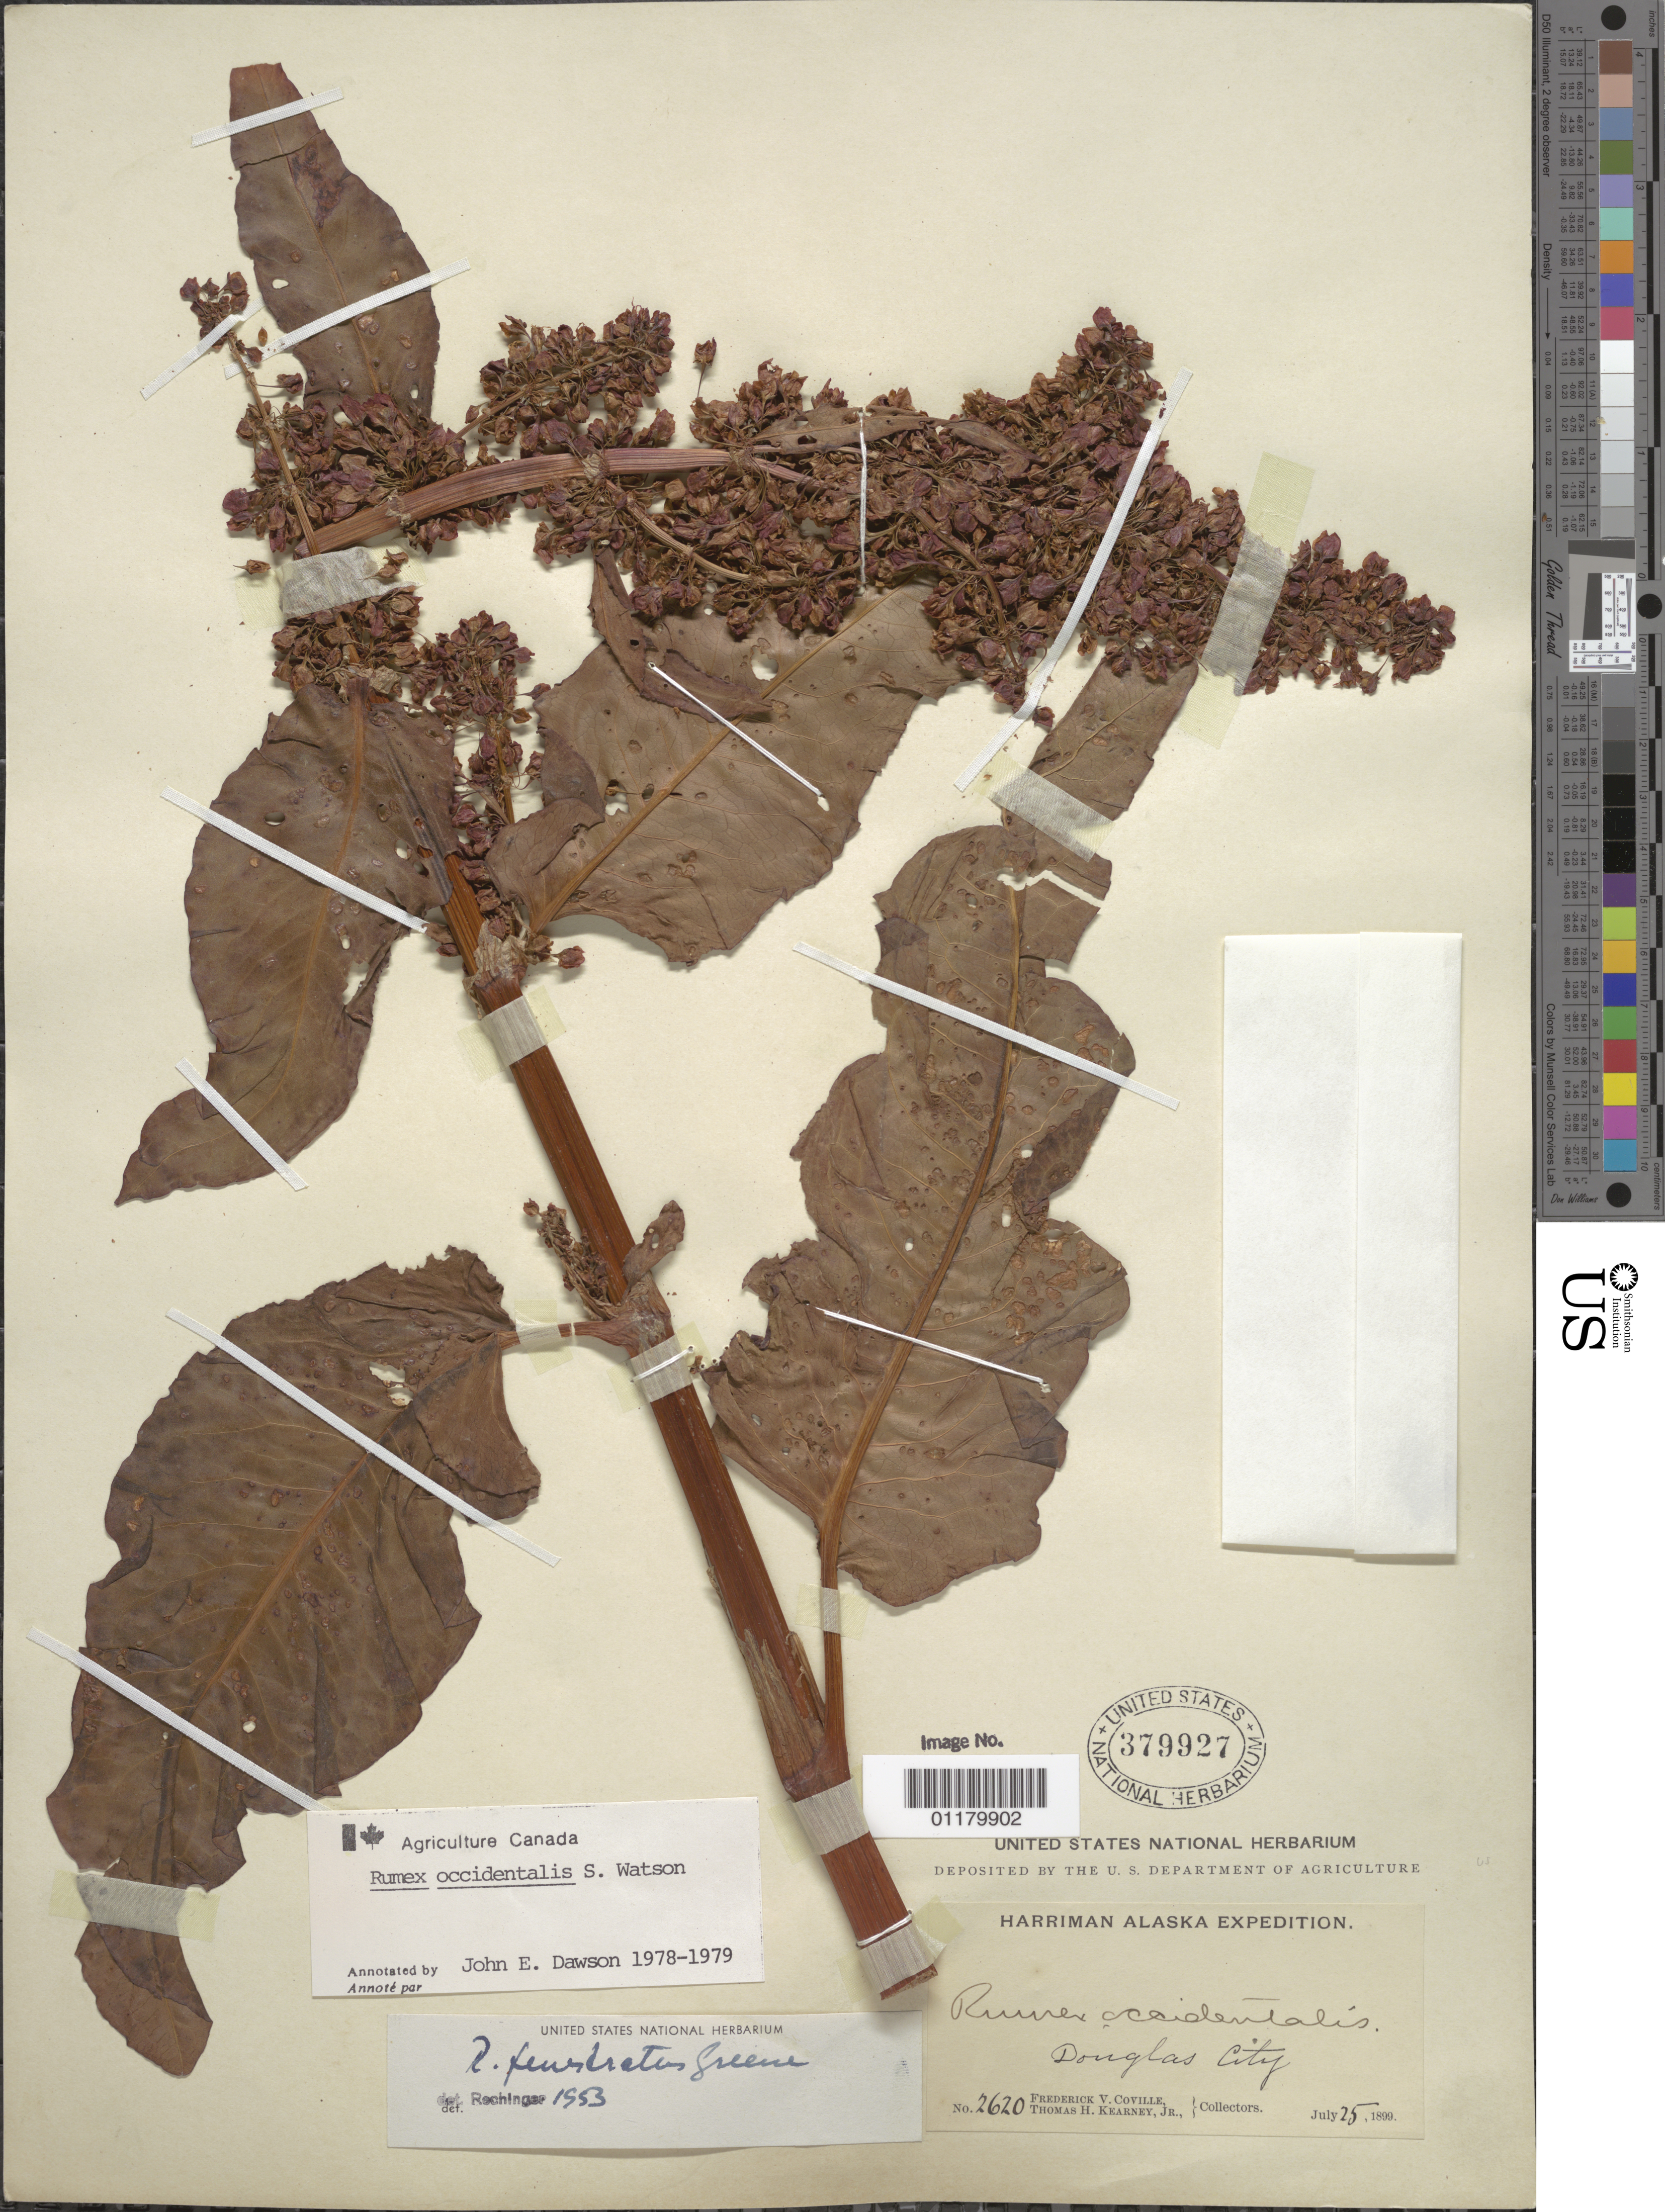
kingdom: Plantae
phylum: Tracheophyta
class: Magnoliopsida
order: Caryophyllales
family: Polygonaceae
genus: Rumex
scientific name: Rumex occidentalis var. occidentalis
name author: S. Watson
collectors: F. V. Coville & T. H. Kearney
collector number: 2620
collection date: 1899-07-25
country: United States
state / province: Alaska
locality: Douglas City.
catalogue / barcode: US 379927